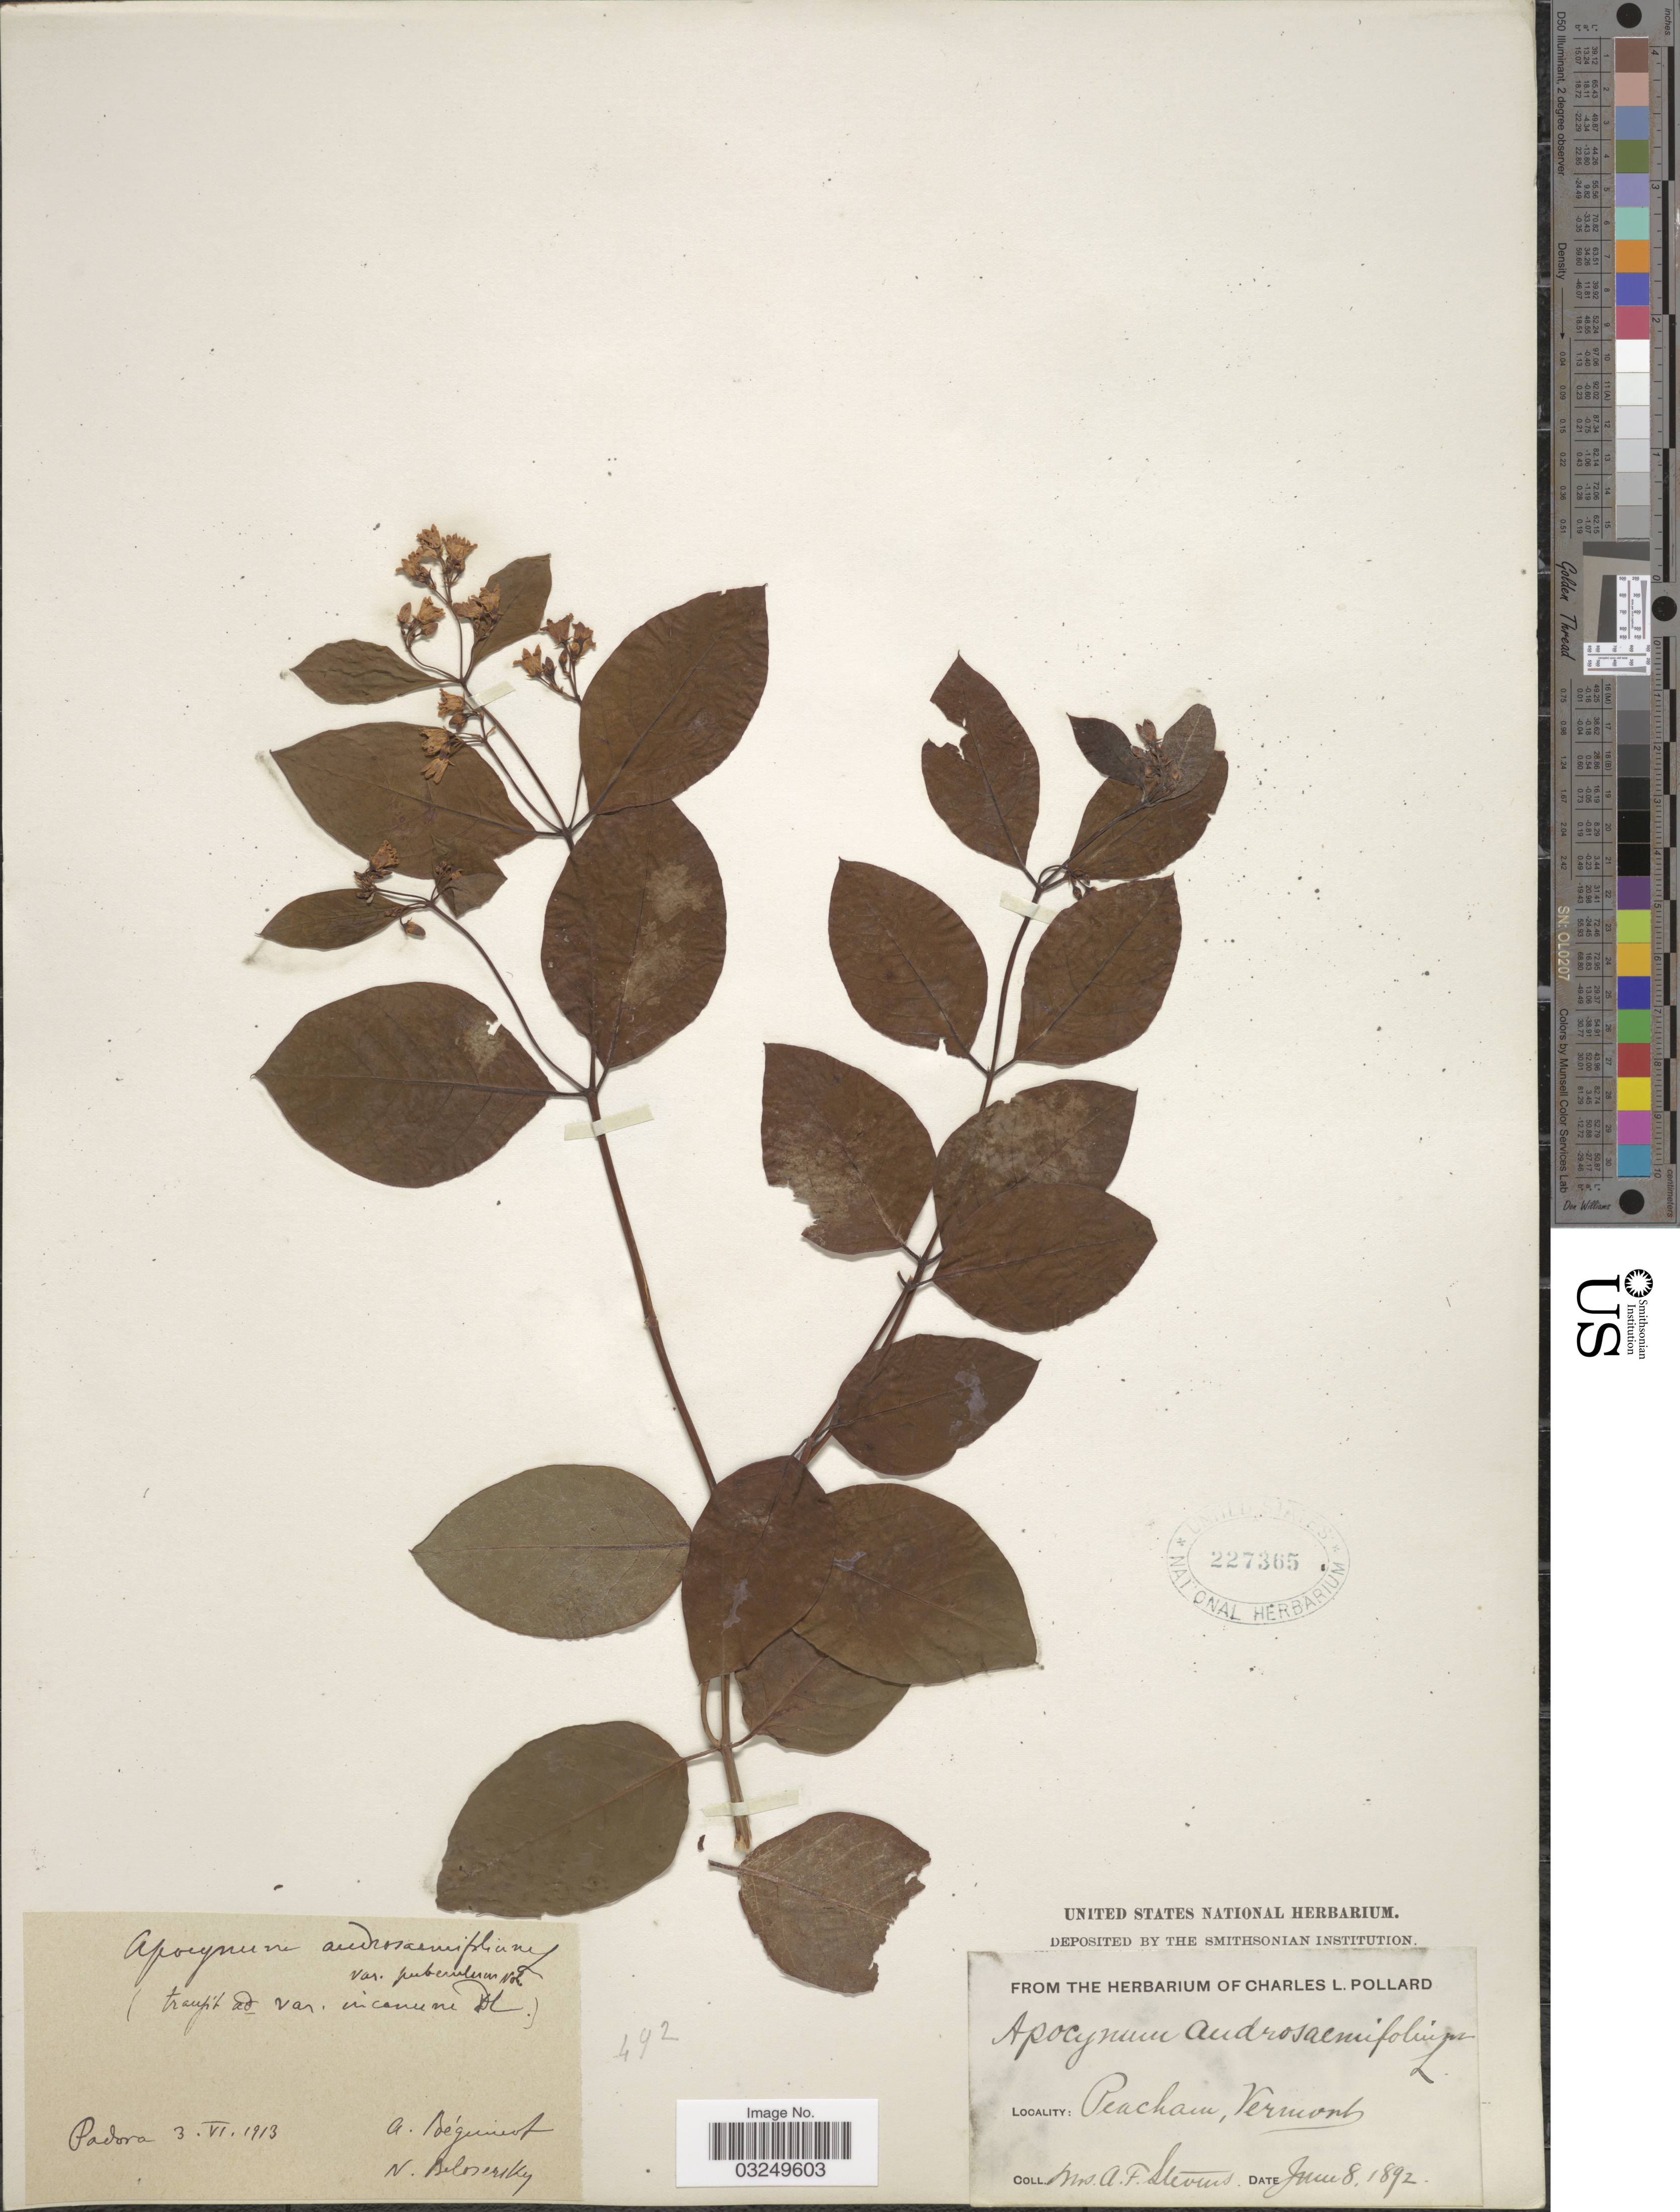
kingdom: Plantae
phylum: Tracheophyta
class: Magnoliopsida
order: Gentianales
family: Apocynaceae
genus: Apocynum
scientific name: Apocynum androsaemifolium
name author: L.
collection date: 1892-06-08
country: United States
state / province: Vermont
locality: Peacham.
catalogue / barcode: US 227365